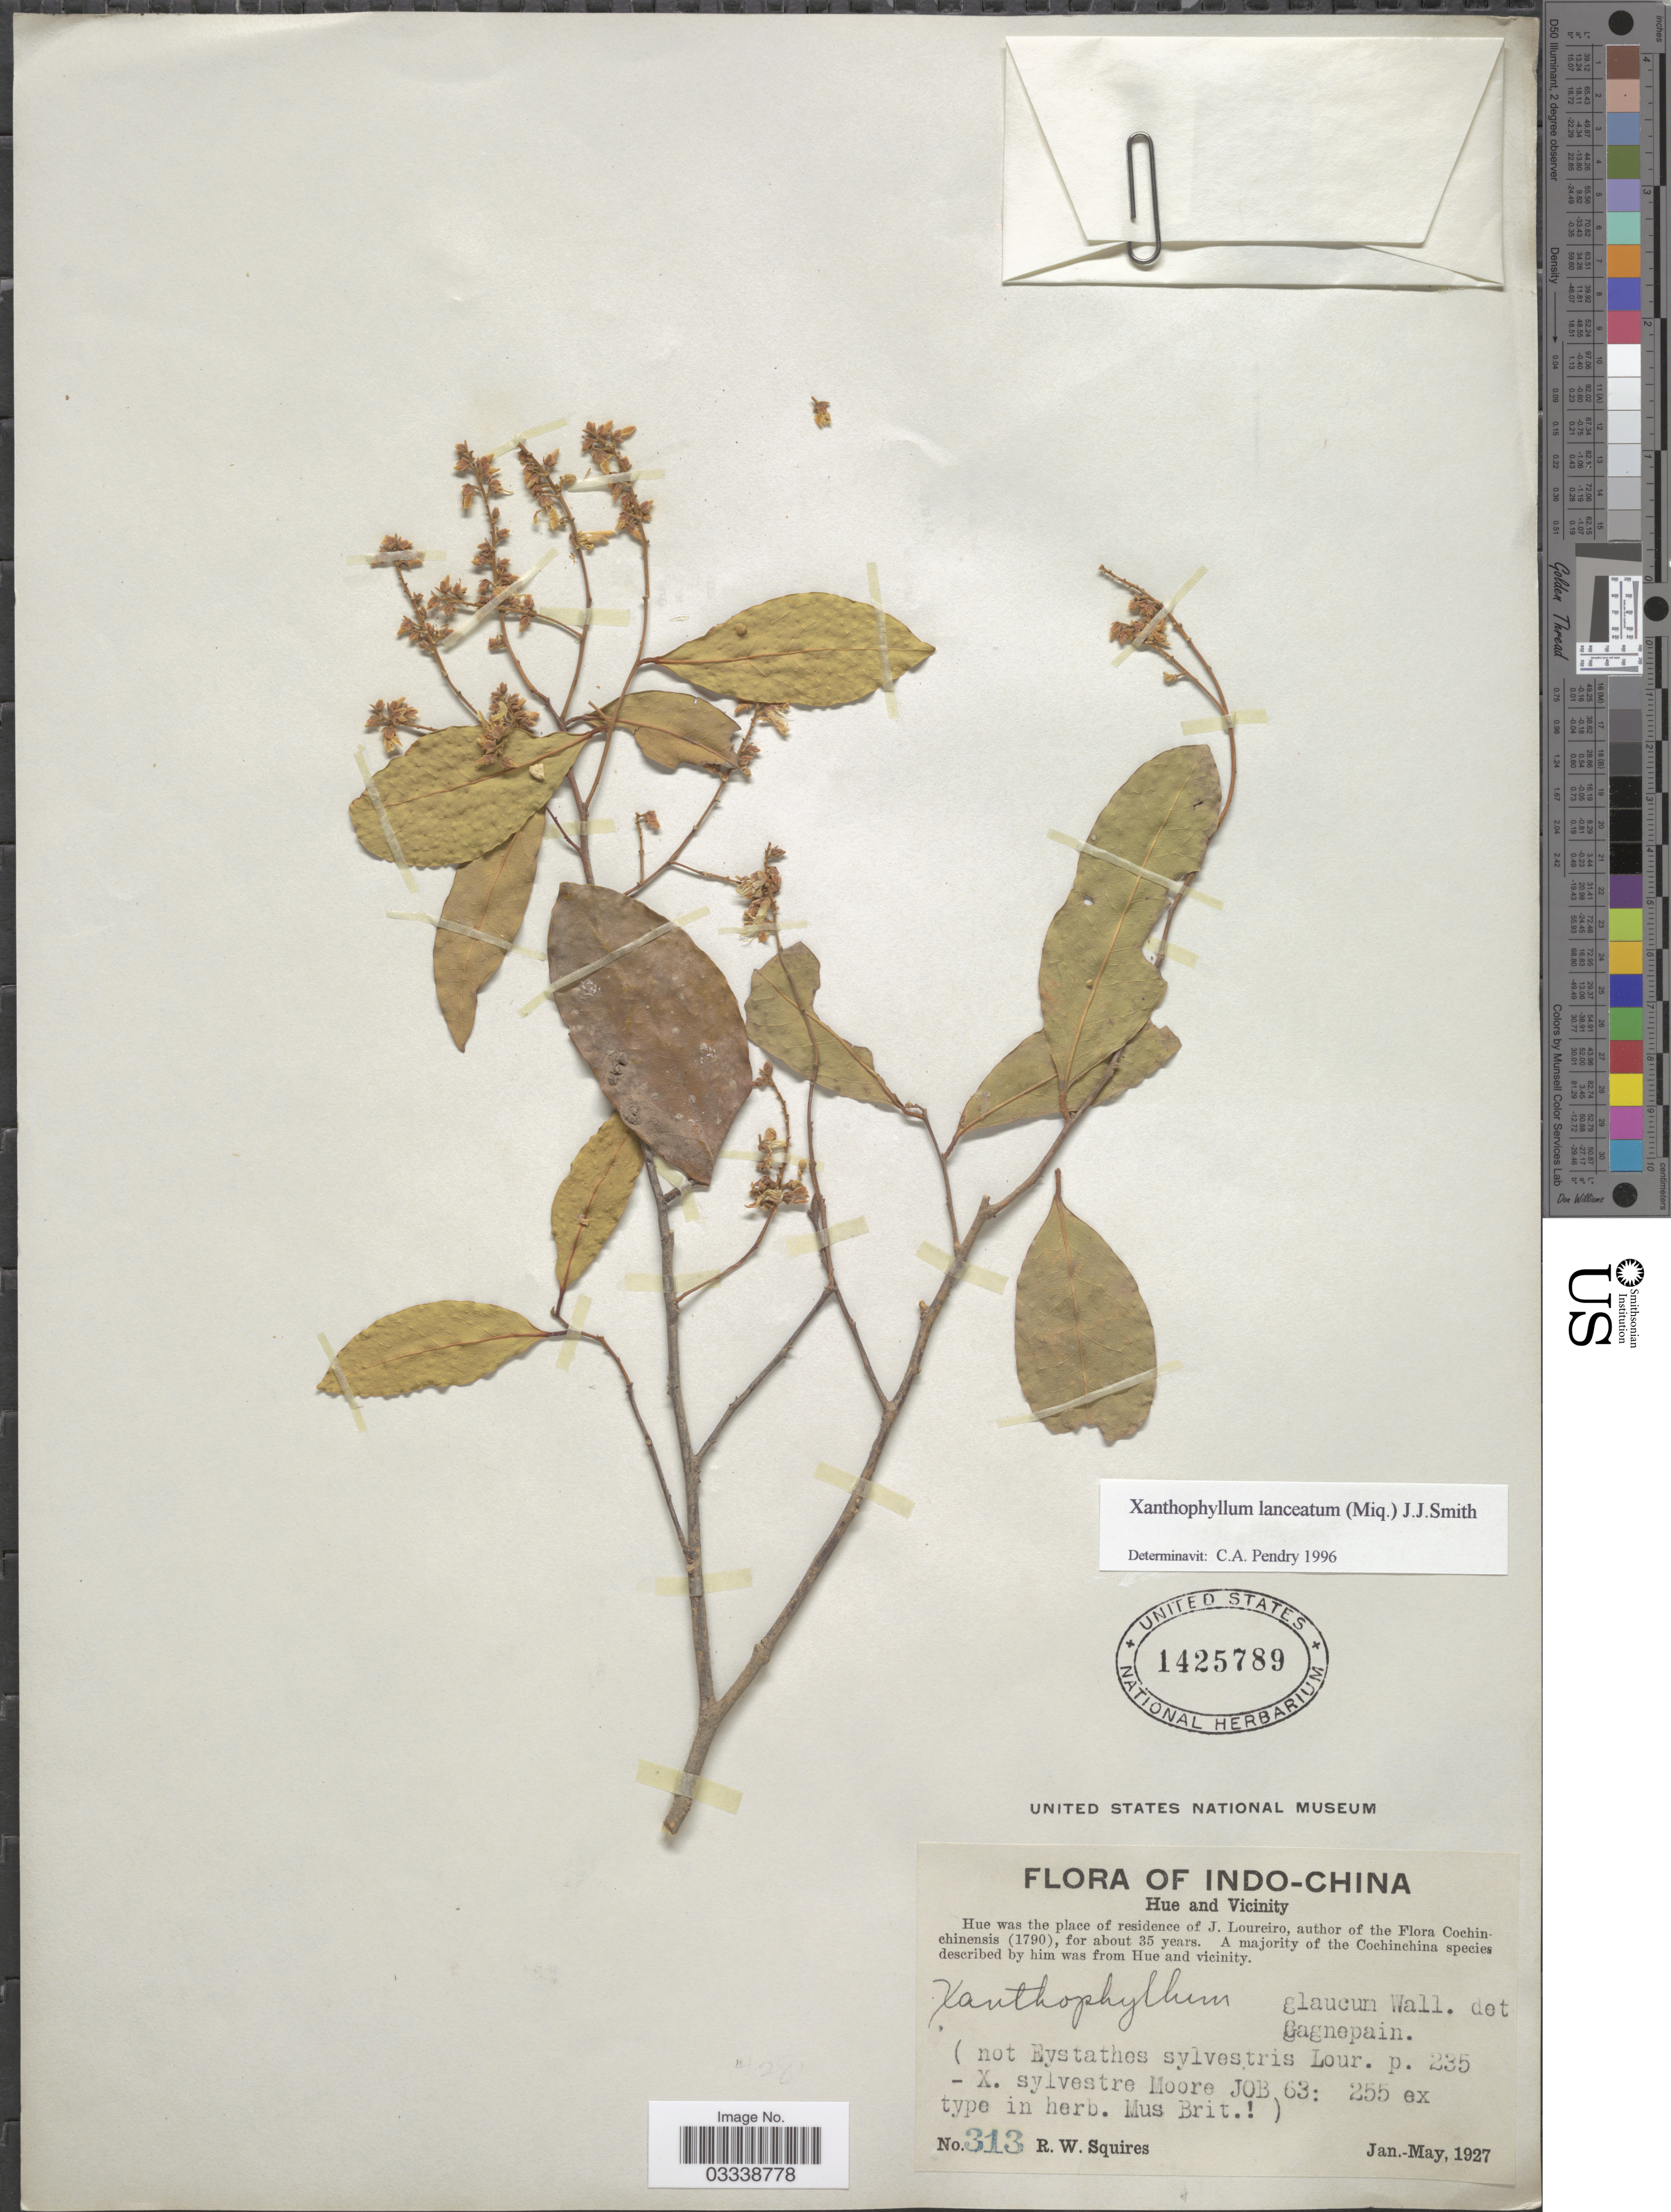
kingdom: Plantae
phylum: Tracheophyta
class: Magnoliopsida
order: Fabales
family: Polygalaceae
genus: Xanthophyllum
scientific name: Xanthophyllum lanceatum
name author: J.J. Sm.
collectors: R. Squires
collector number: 313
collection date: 1927-01/1927-05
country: Vietnam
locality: Indo-China. Hue and Vicinity.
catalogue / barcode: US 1425789